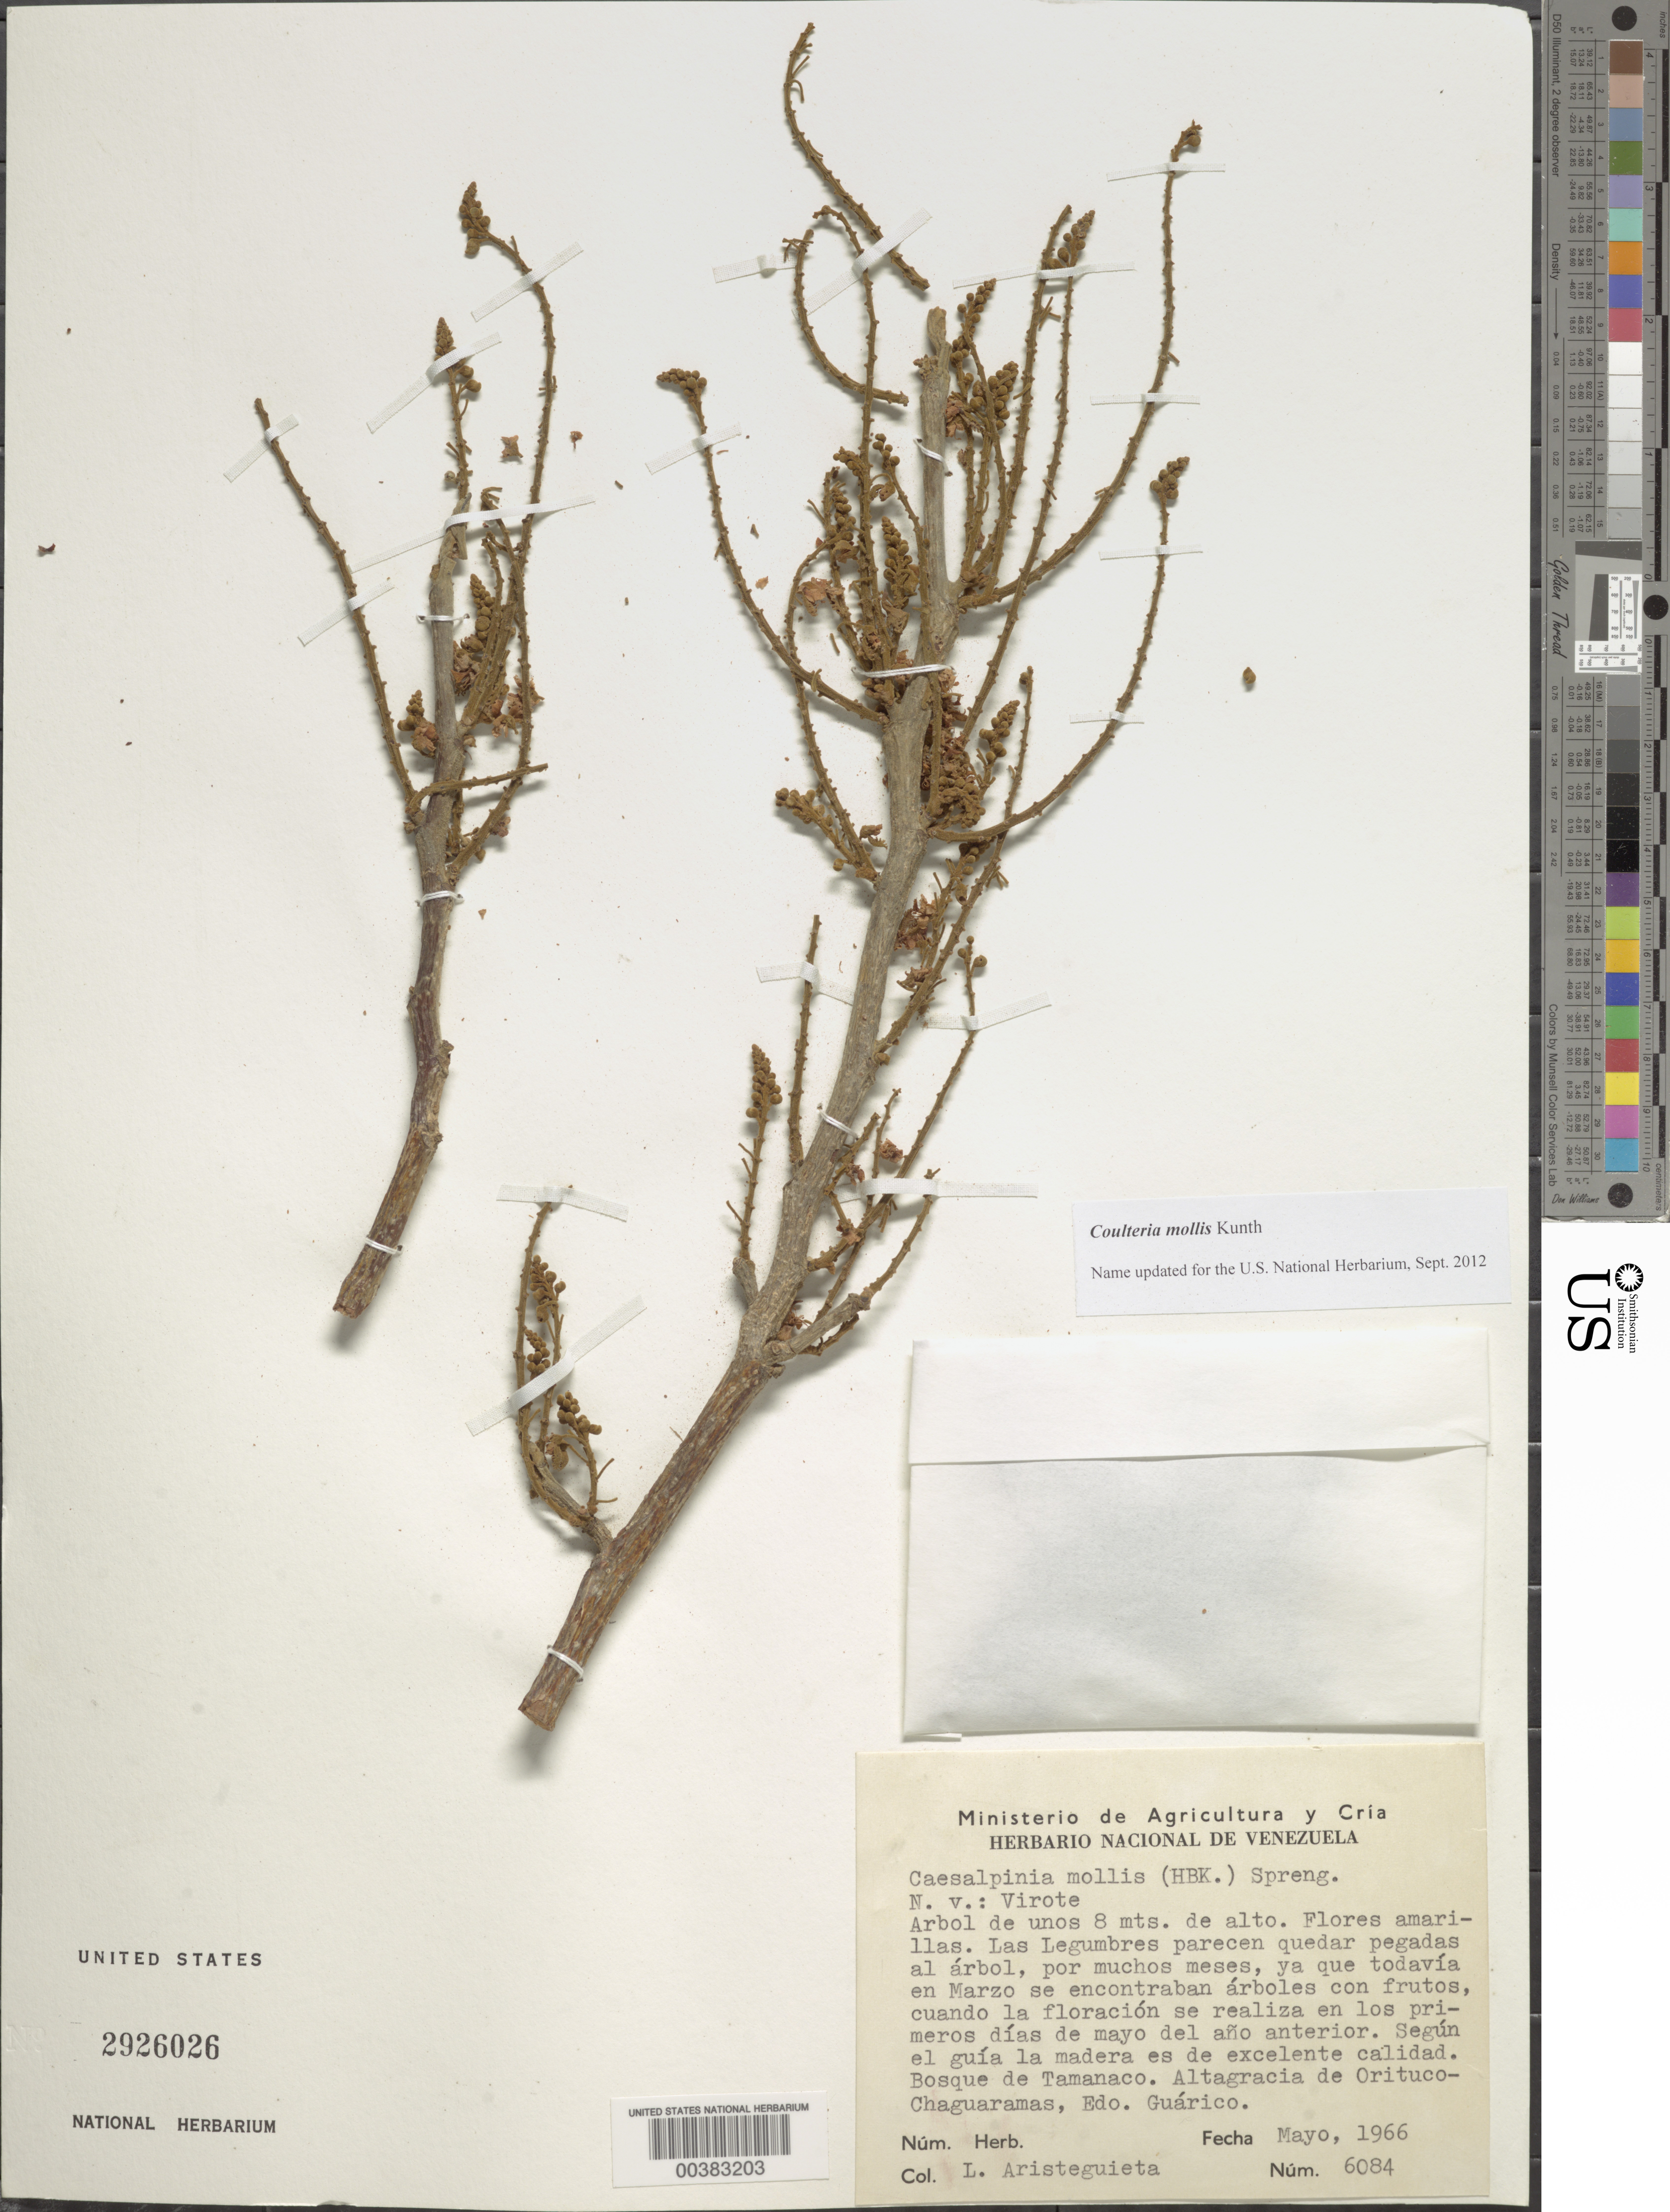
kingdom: Plantae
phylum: Tracheophyta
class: Magnoliopsida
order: Fabales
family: Fabaceae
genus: Coulteria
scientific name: Coulteria mollis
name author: Kunth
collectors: L. Aristeguieta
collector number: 6084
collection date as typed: May 1966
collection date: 1966-05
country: Venezuela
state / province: Guárico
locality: Bosque de tamanaco; altagracia de orituco-chaguaramas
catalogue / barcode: US 2926026